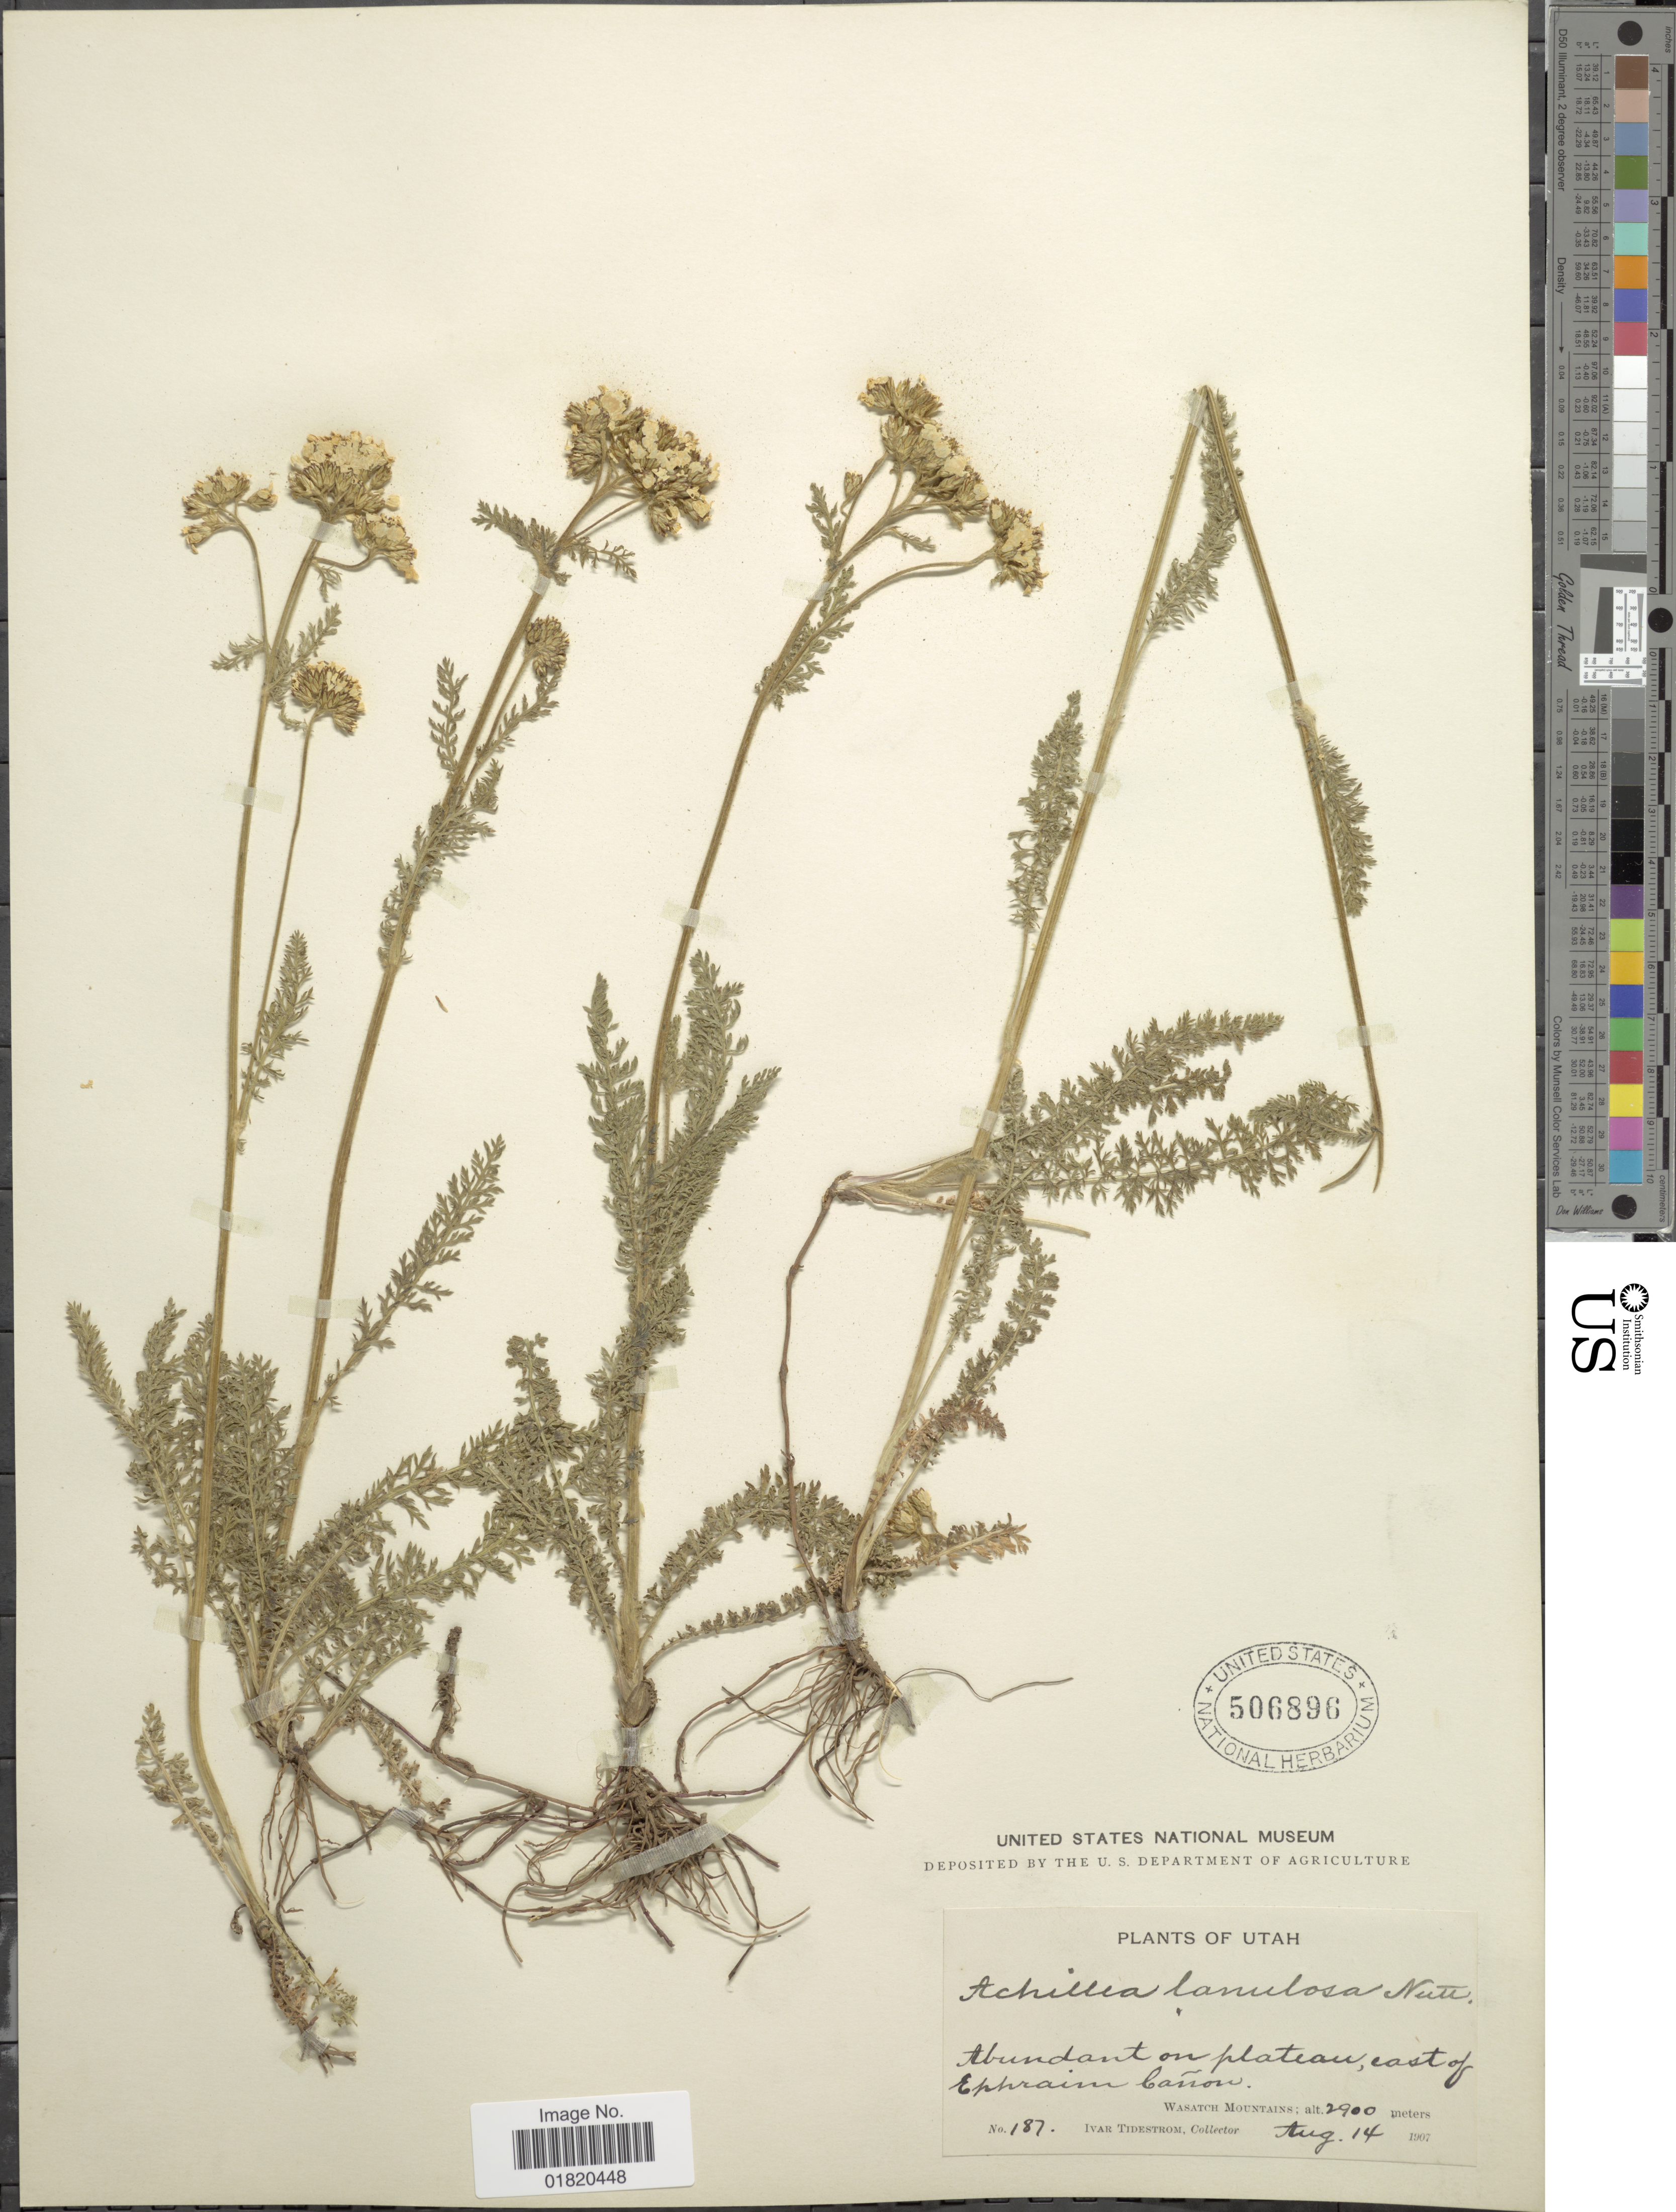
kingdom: Plantae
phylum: Tracheophyta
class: Magnoliopsida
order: Asterales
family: Asteraceae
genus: Achillea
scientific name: Achillea subalpina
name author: Greene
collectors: I. F. Tidestrom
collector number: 187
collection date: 1907-08-14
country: United States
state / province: Utah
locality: East of Ephraim Cañon. Wasatch Mountains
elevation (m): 2900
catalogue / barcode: US 506896